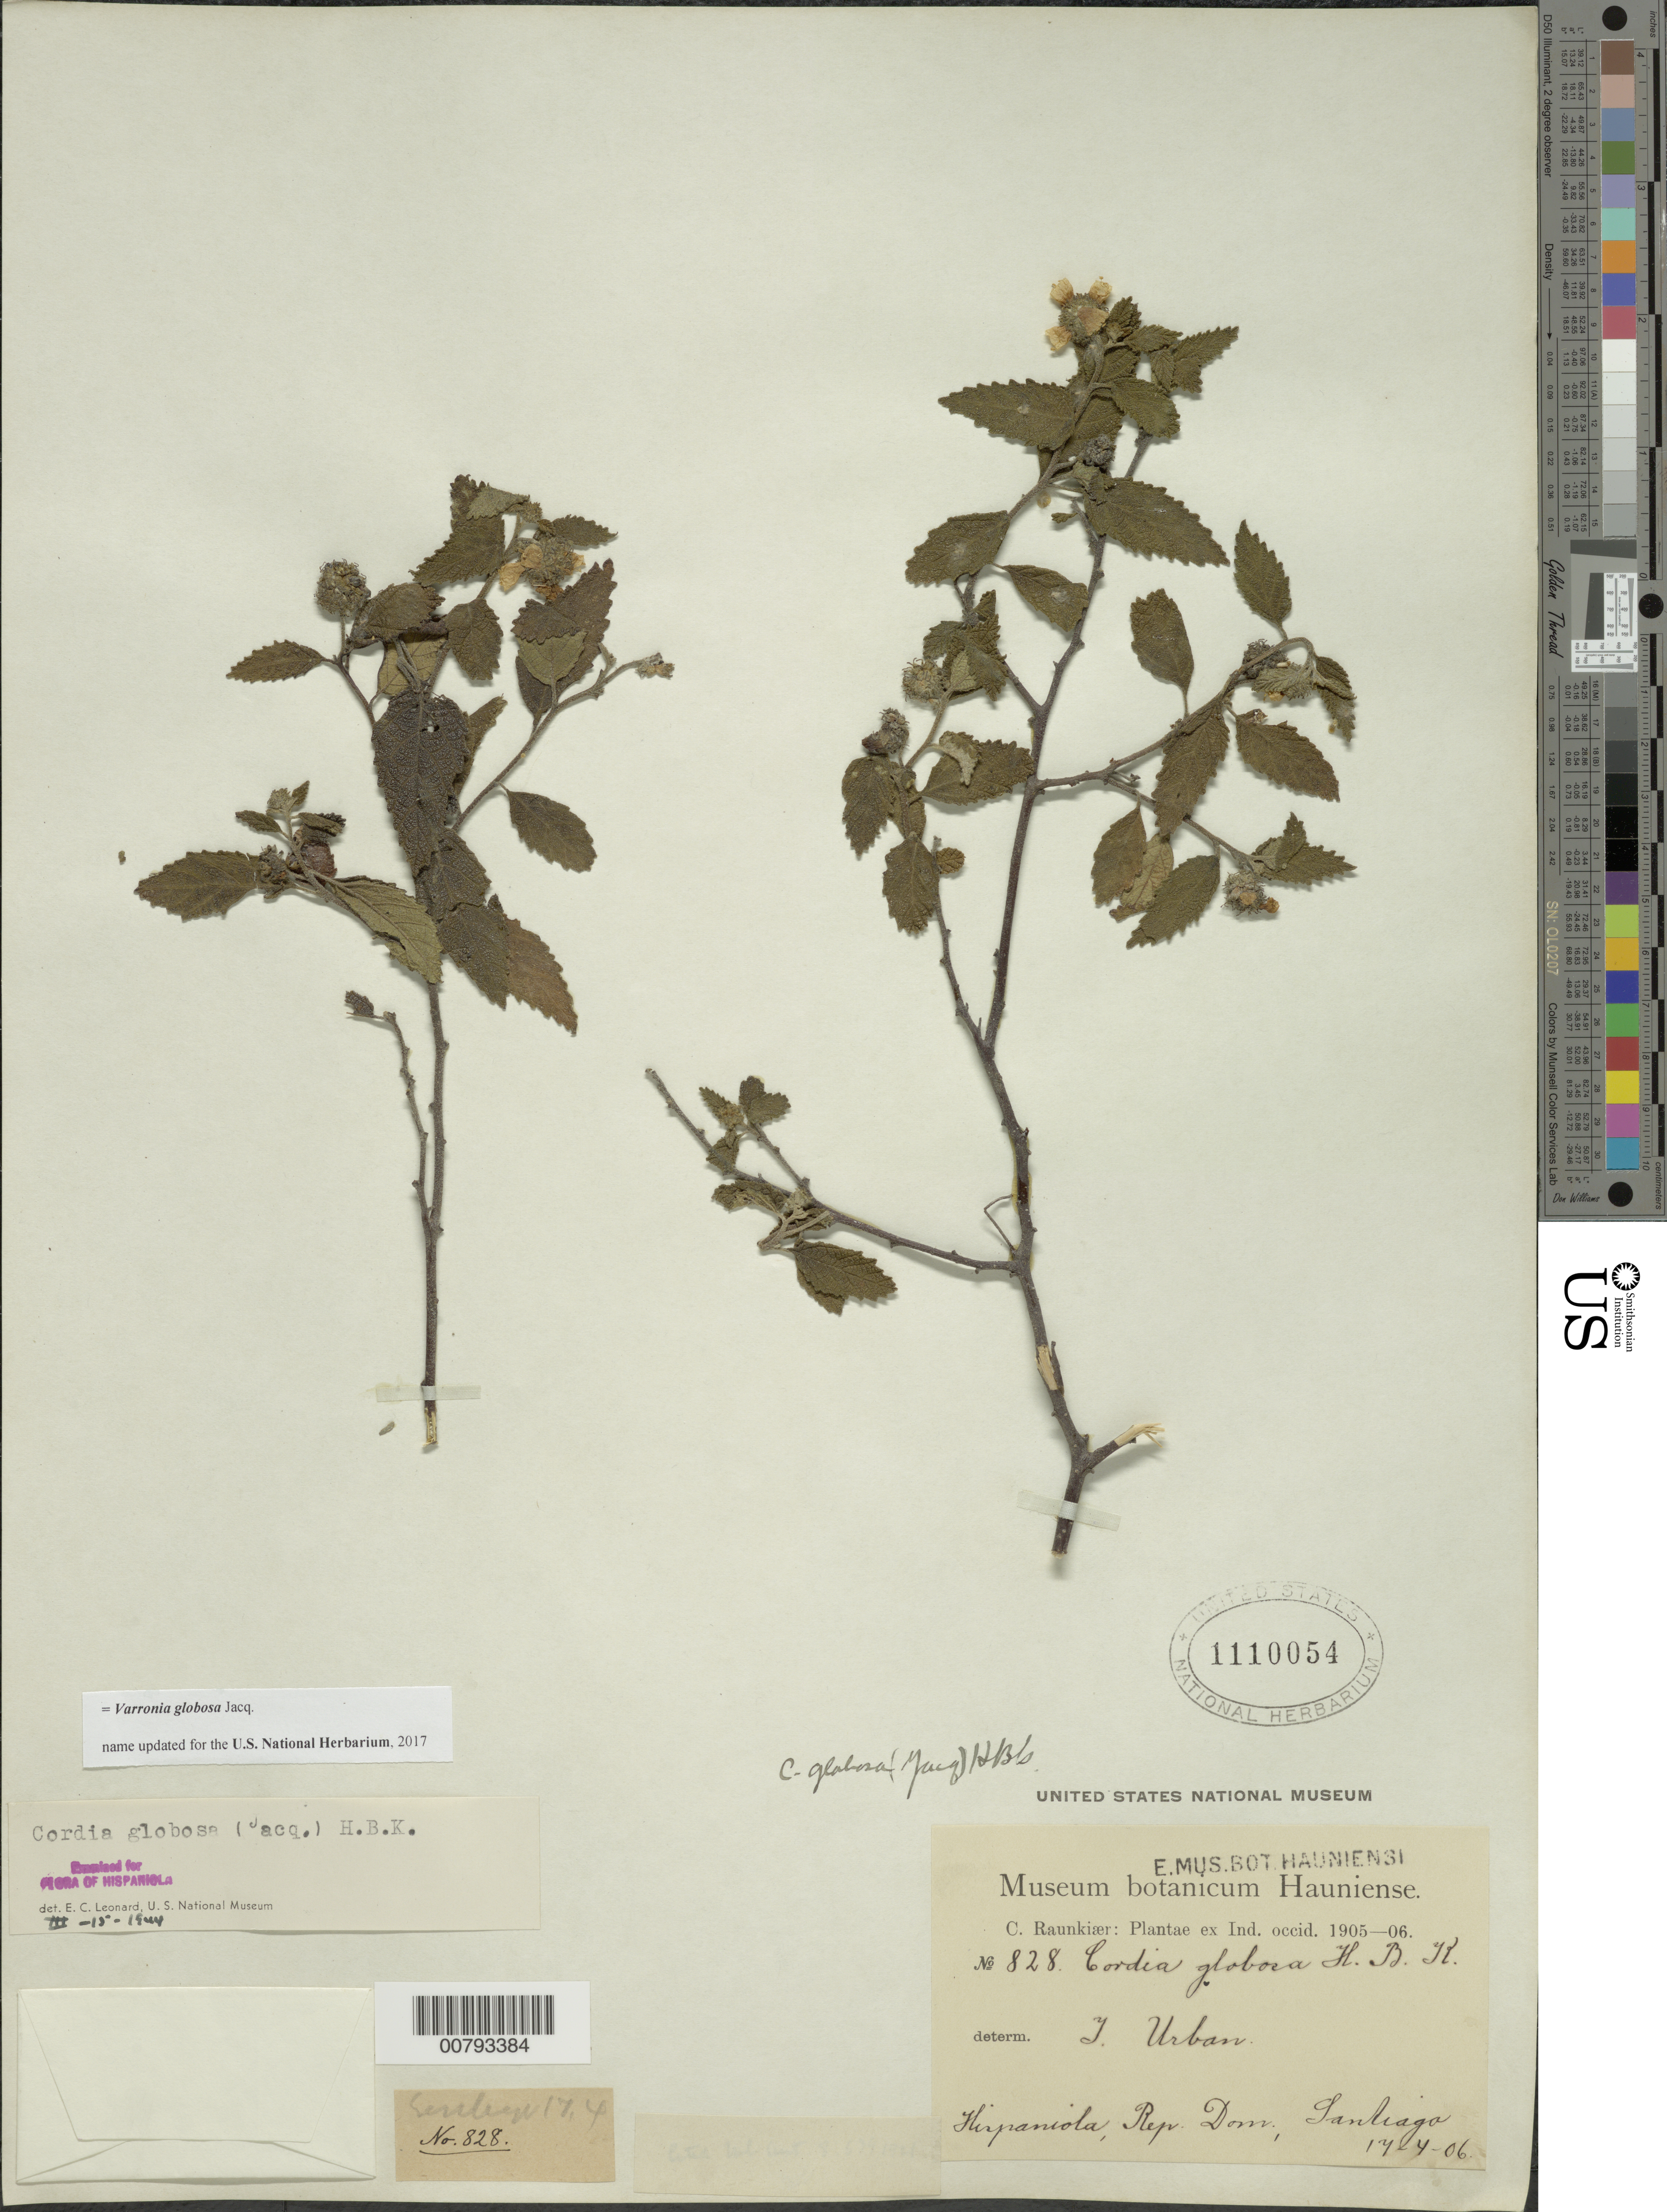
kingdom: Plantae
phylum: Tracheophyta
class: Magnoliopsida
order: Boraginales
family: Cordiaceae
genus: Cordia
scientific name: Cordia globosa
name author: (Jacq.) Kunth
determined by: Leonard, Emery C., (US)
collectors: C. C. Raunkiaer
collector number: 828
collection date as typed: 17 Apr 1906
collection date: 1906-04-17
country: Dominican Republic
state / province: Santiago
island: Hispaniola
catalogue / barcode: US 1110054